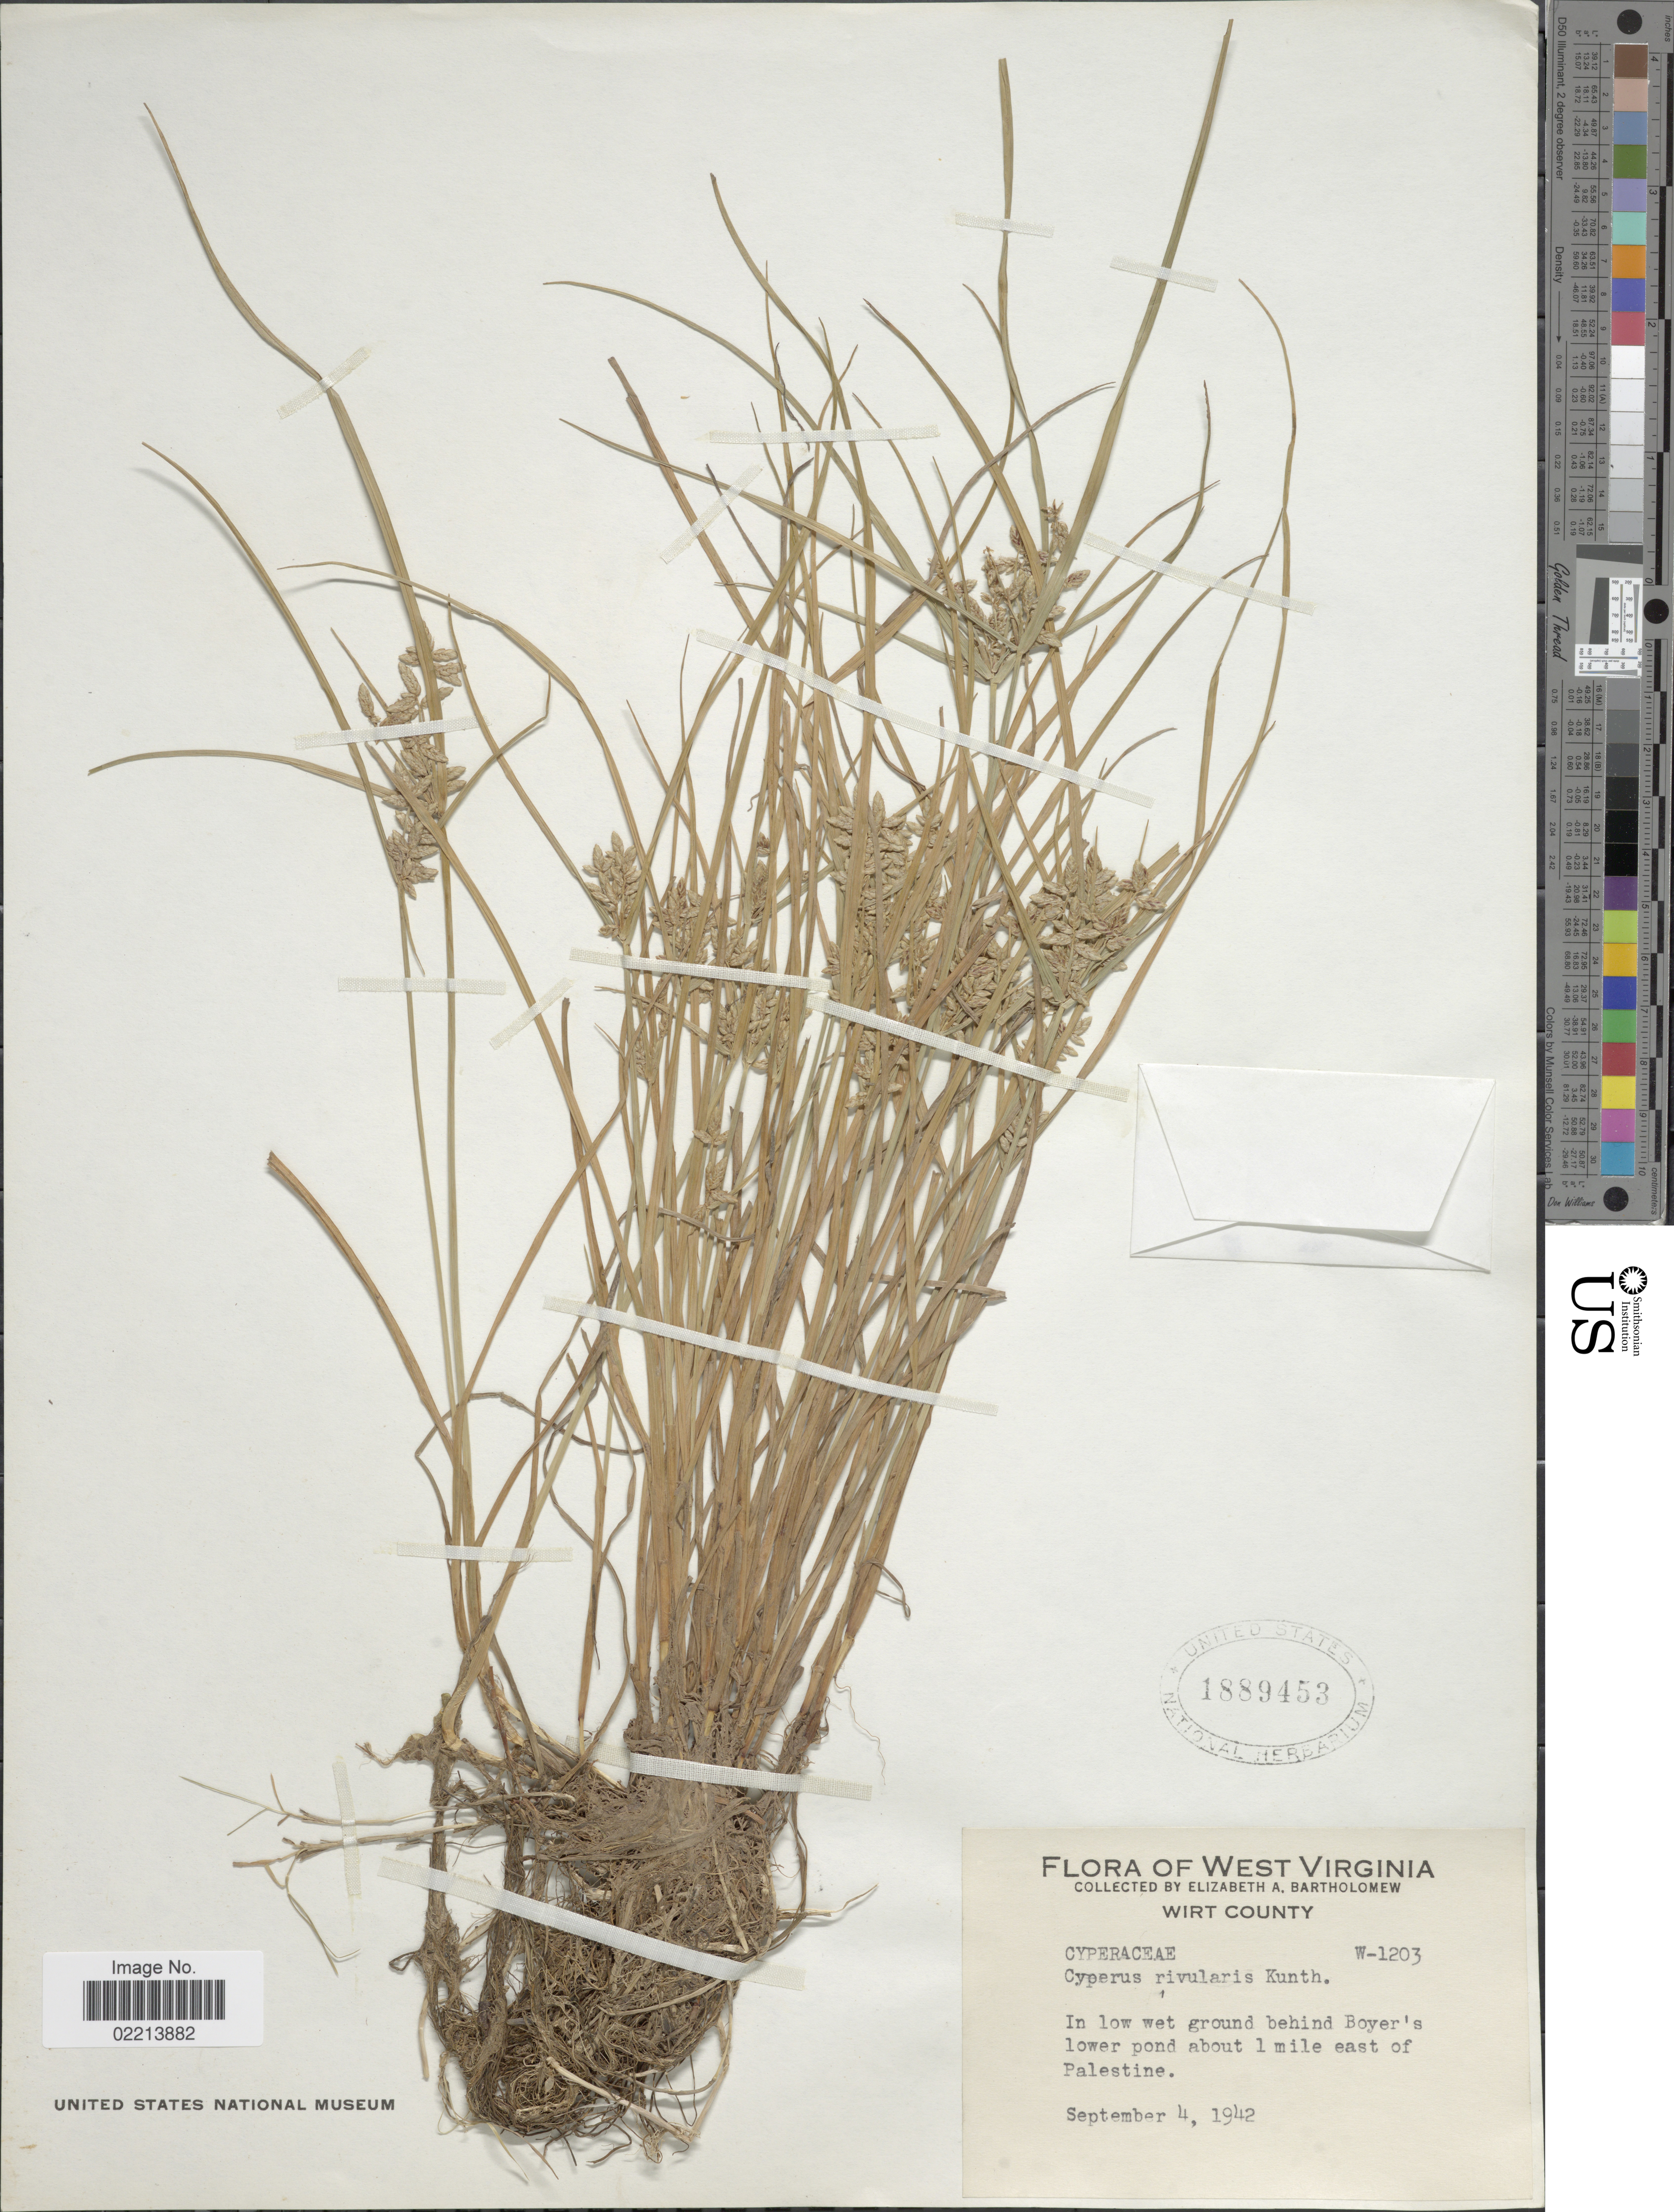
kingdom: Plantae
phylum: Tracheophyta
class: Liliopsida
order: Poales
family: Cyperaceae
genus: Cyperus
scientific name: Cyperus bipartitus Torr.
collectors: E. Bartholomew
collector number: W-1203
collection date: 1942-09-04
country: United States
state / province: West Virginia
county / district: Wirt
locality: In low wet ground behind Boyer's lower pond about 1 mile east of Palestine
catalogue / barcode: US 1889453